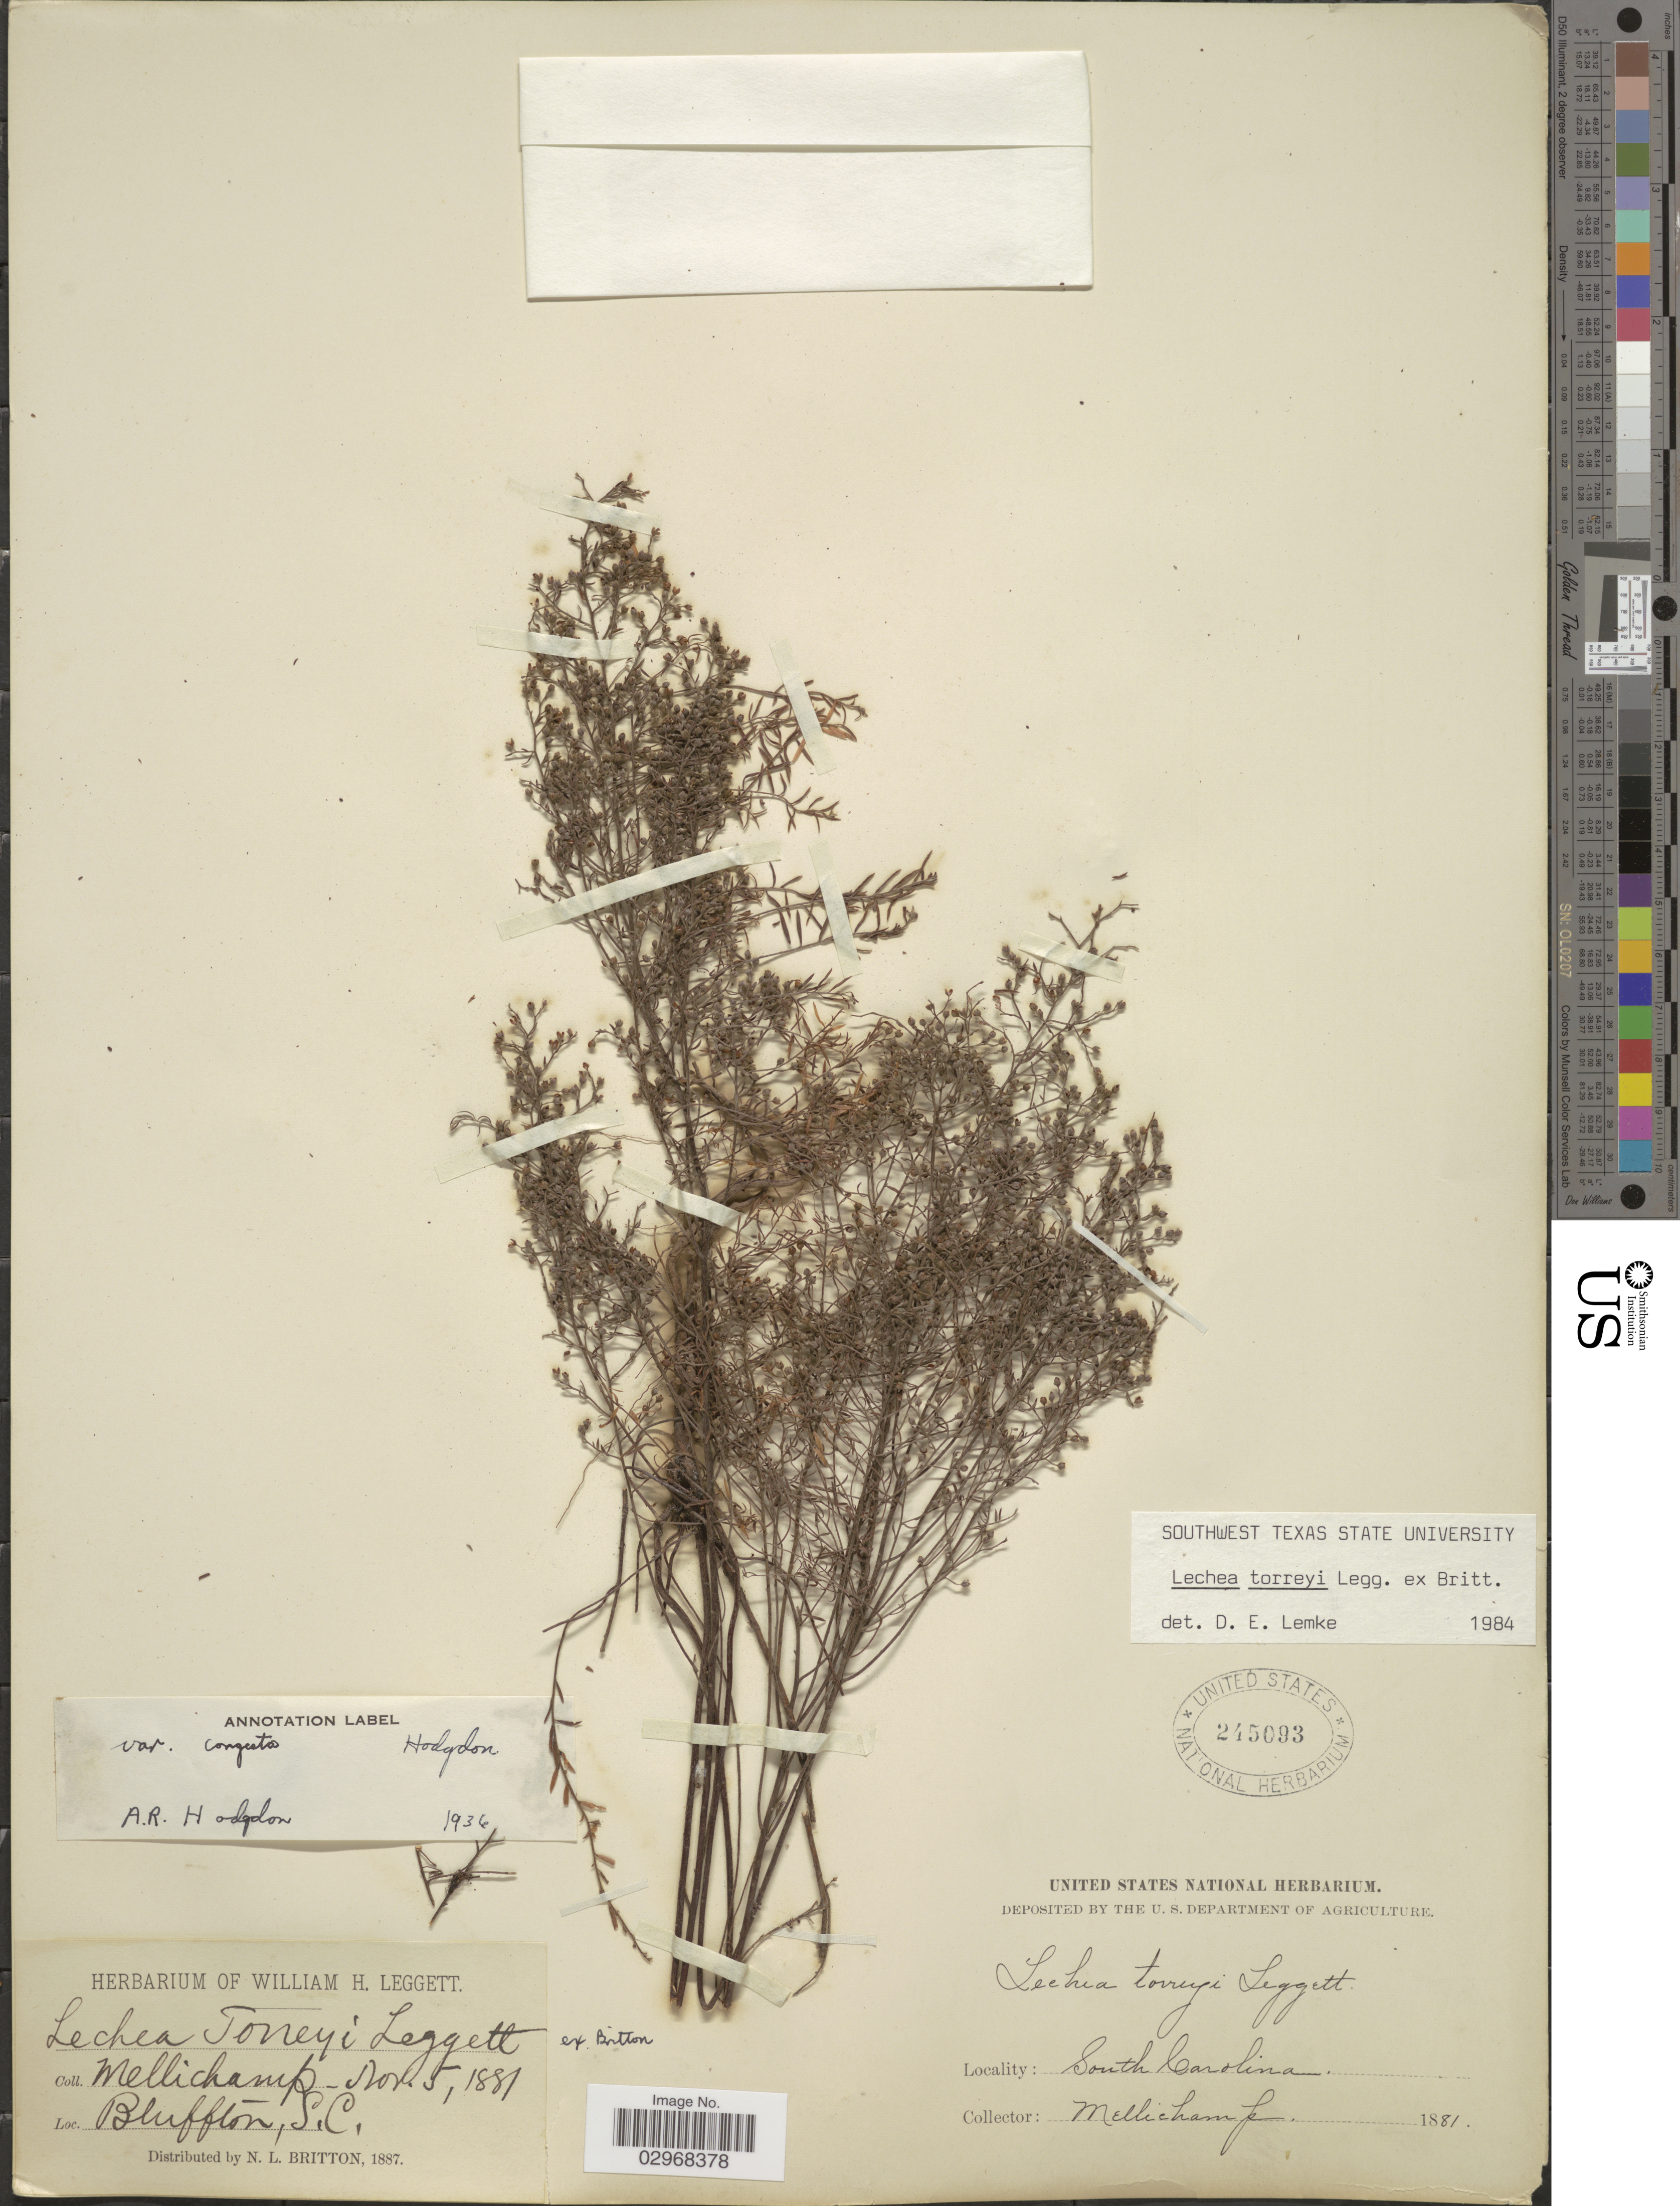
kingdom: Plantae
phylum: Tracheophyta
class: Magnoliopsida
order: Malvales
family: Cistaceae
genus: Lechea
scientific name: Lechea torreyi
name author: (Chapm.) Legg. ex Britton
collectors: -. Mellichamp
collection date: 1881-11-05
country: United States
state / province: South Carolina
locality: Bluffton.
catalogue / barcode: US 245093